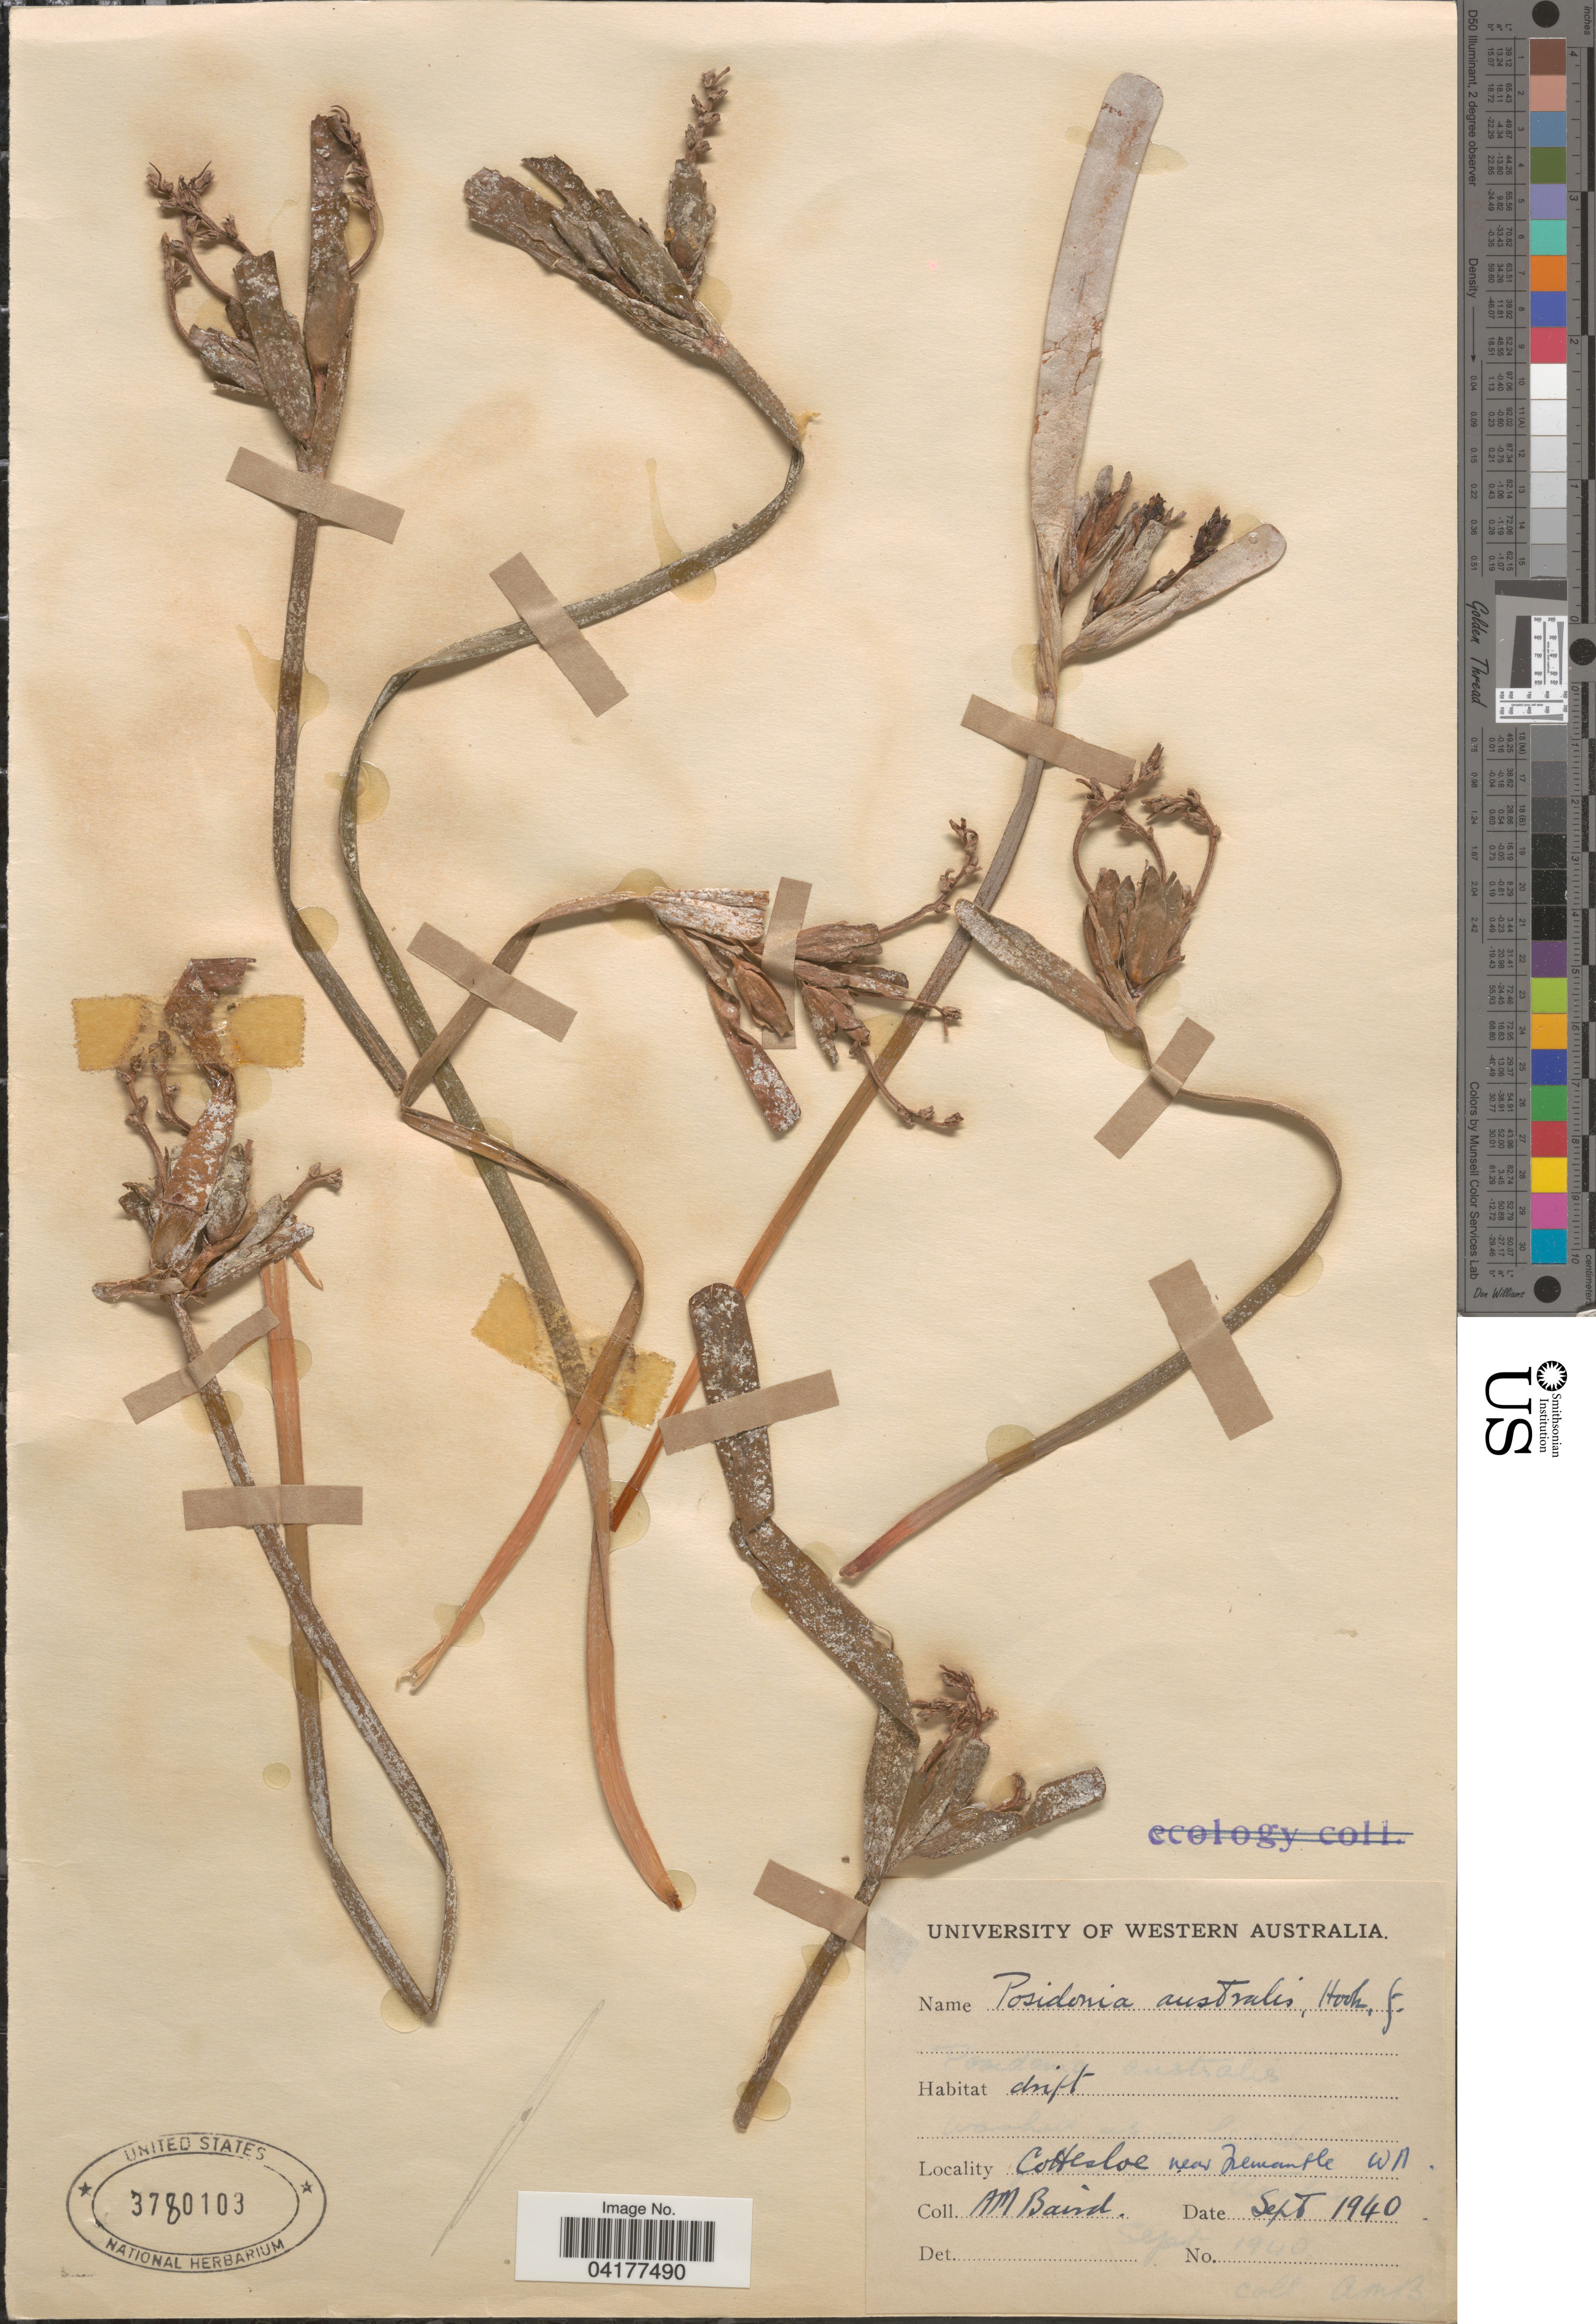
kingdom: Plantae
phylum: Tracheophyta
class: Liliopsida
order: Alismatales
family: Posidoniaceae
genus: Posidonia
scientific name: Posidonia australis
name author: Hook. f.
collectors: A. Baird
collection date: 1940-09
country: Australia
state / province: Western Australia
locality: Cottesloe near Fremantle.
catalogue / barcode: US 3780103